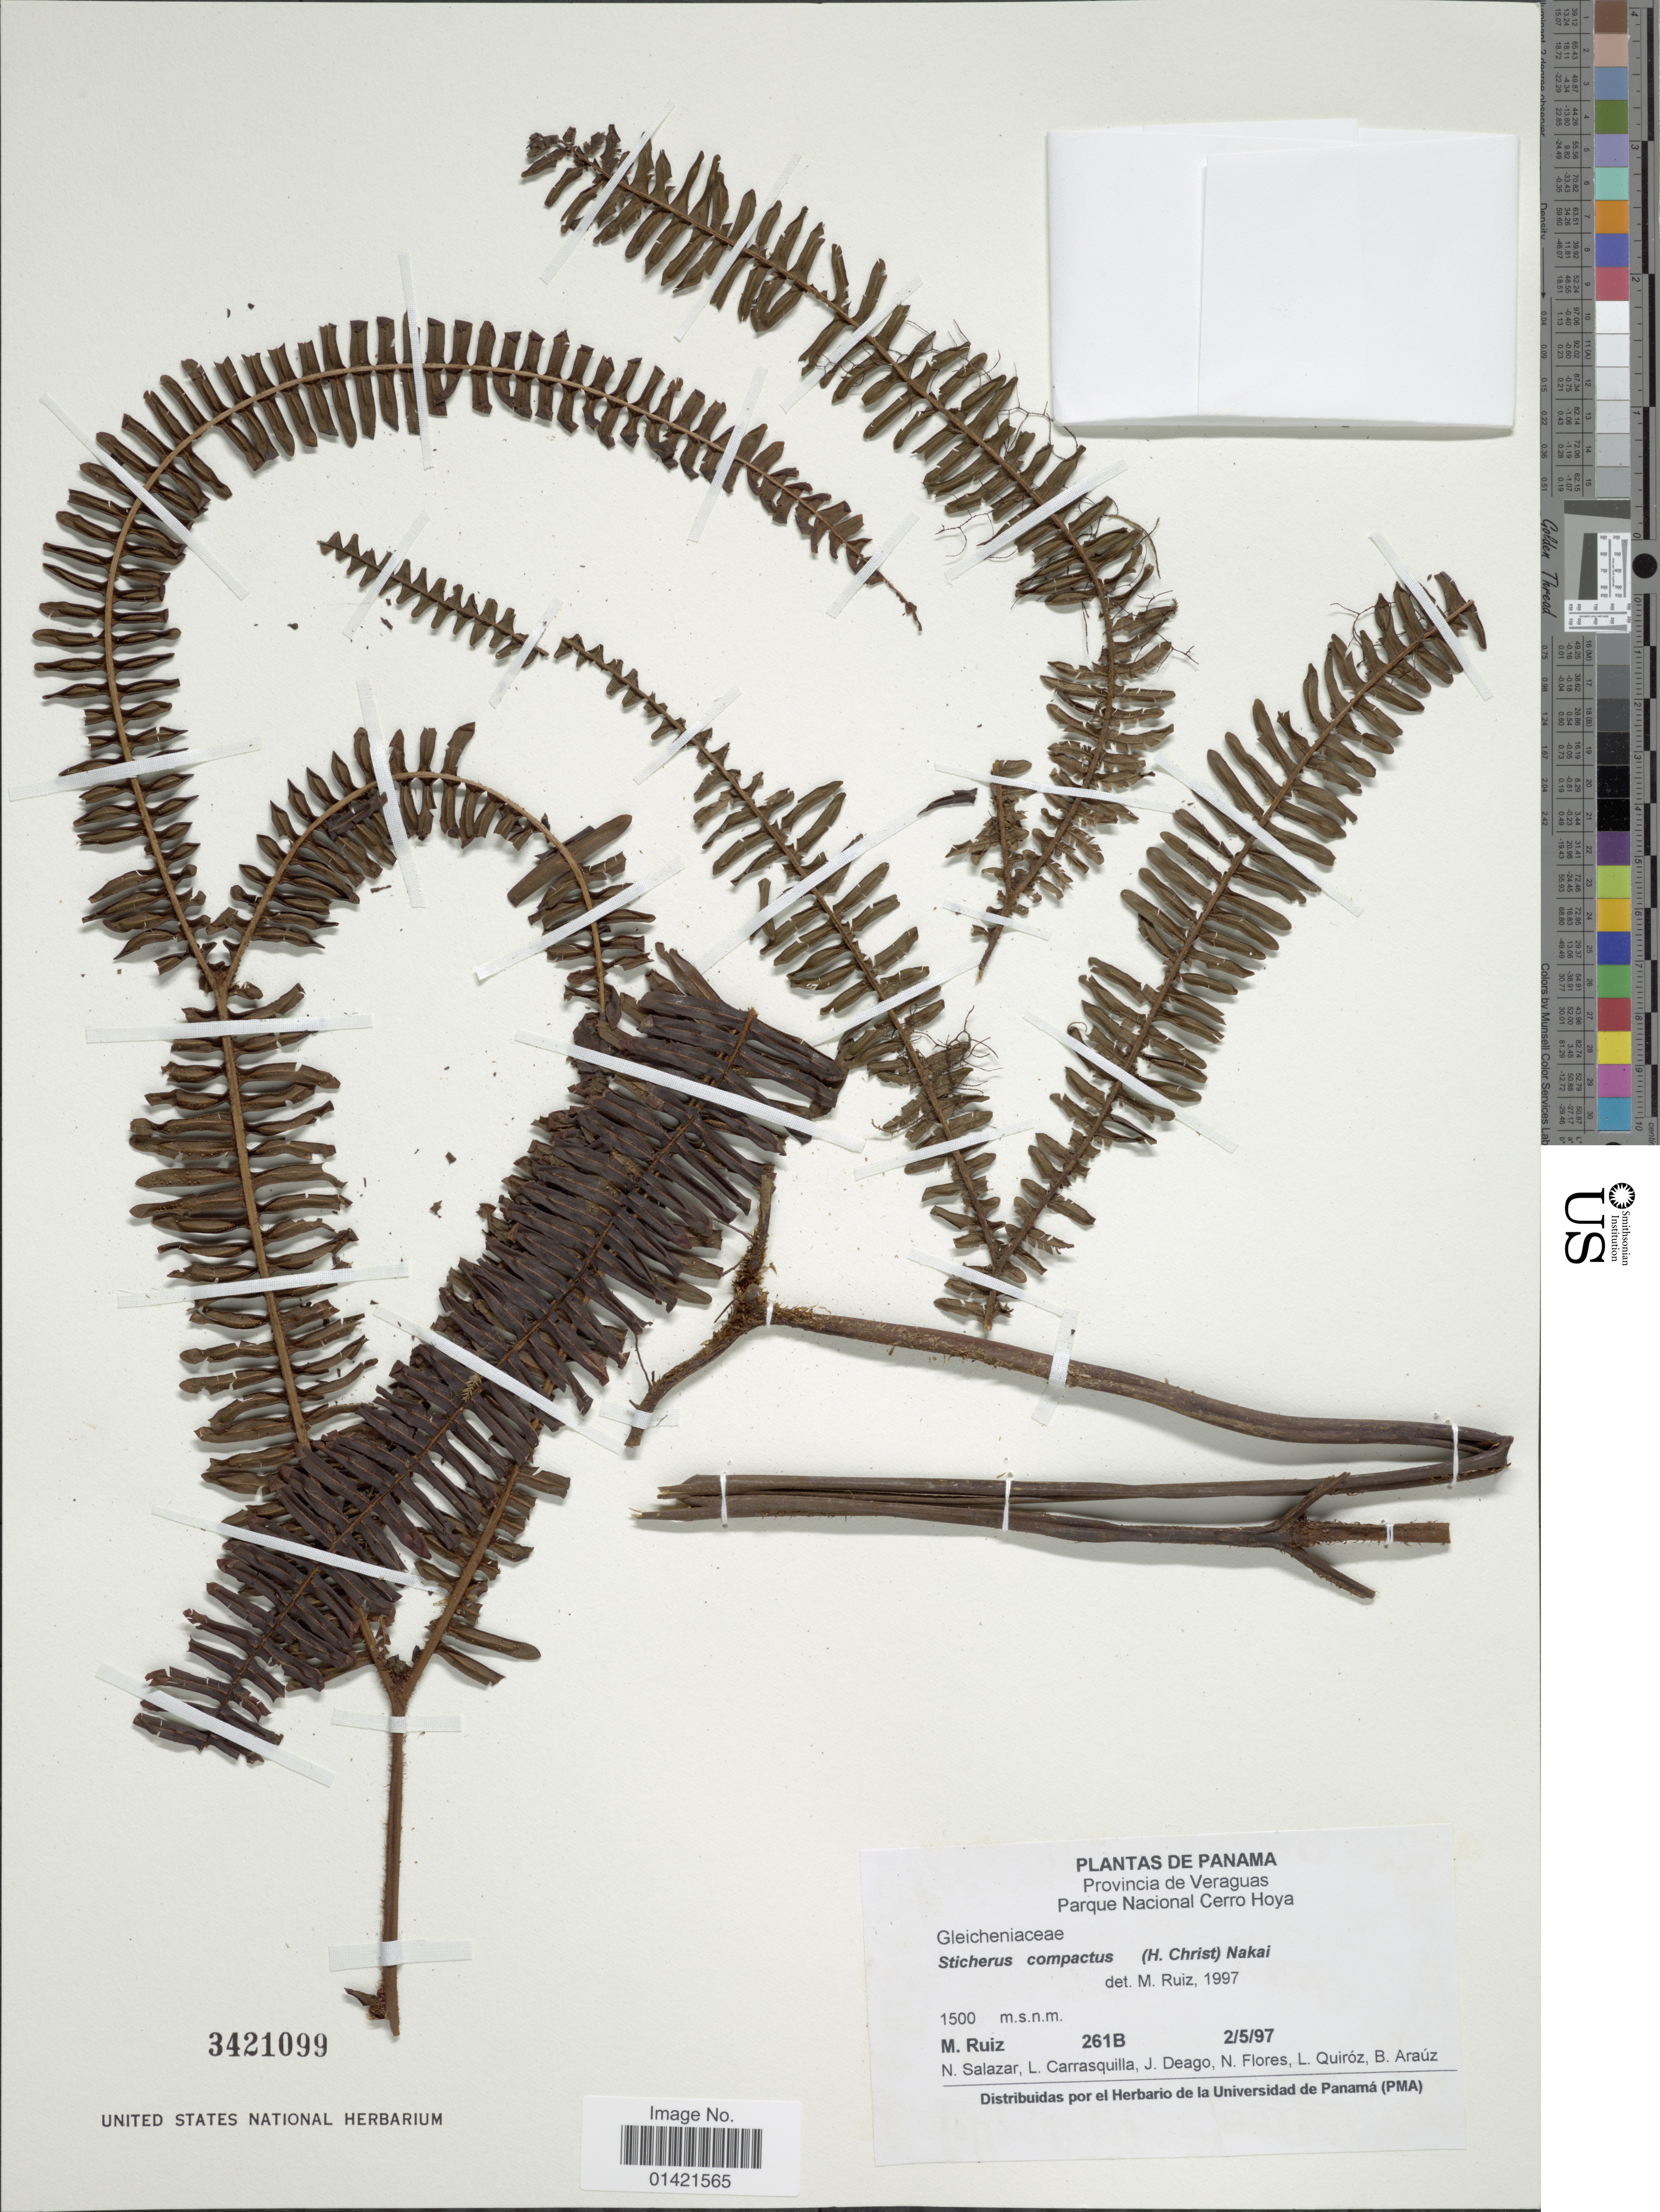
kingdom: Plantae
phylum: Tracheophyta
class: Polypodiopsida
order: Gleicheniales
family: Gleicheniaceae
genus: Sticherus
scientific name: Sticherus compactus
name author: (Christ) Nakai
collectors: M. Ruiz, N. Salazar, L. Carrasquilla, J. Deago & et al.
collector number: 261B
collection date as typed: Transcribed d/m/y: 2/5/97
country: Panama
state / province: Veraguas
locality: Parque Nacional Cerro Hoya.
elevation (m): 1500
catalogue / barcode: US 3421099